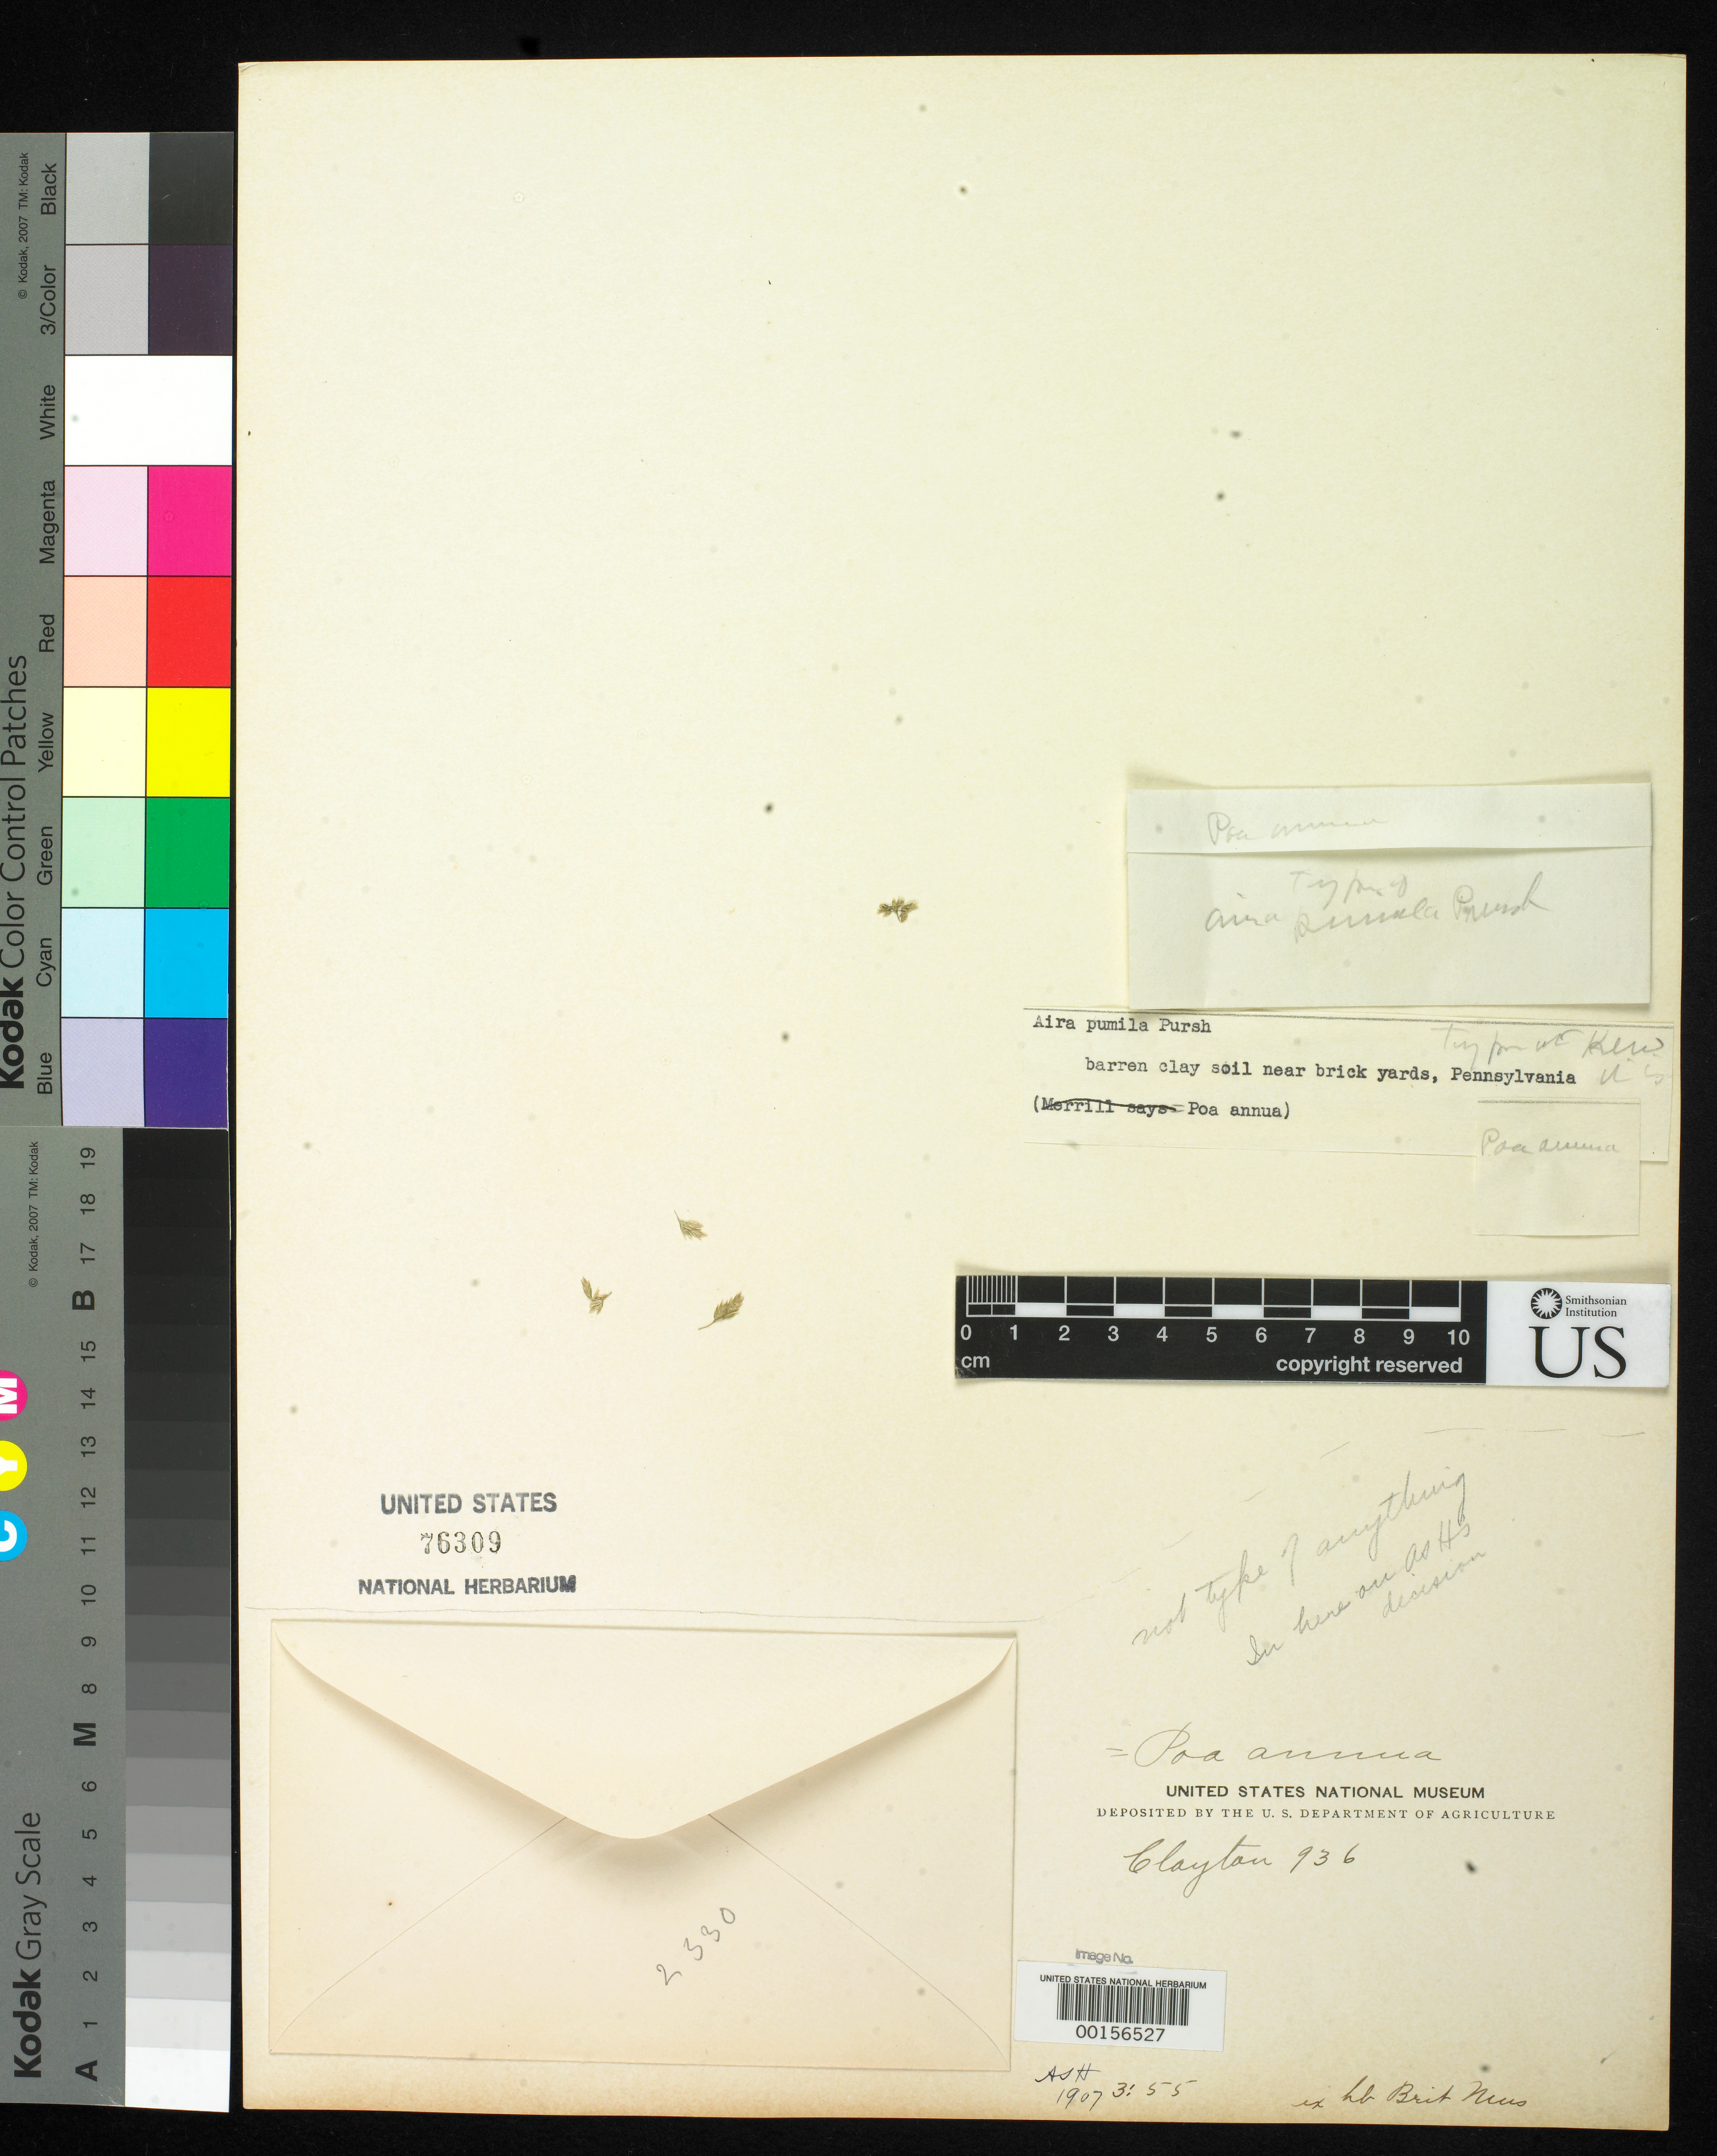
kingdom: Plantae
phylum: Tracheophyta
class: Liliopsida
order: Poales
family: Poaceae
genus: Aira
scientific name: Aira pumila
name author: Pursh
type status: Type Collection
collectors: J. Clayton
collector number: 936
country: United States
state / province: Pennsylvania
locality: On barren clay soil, near brick yards.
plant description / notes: Fragmentary material of type specimen(s) ex herb. British Museum (BM), ex herb. Kew (K). Contains infl. fragments.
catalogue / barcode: US 76309